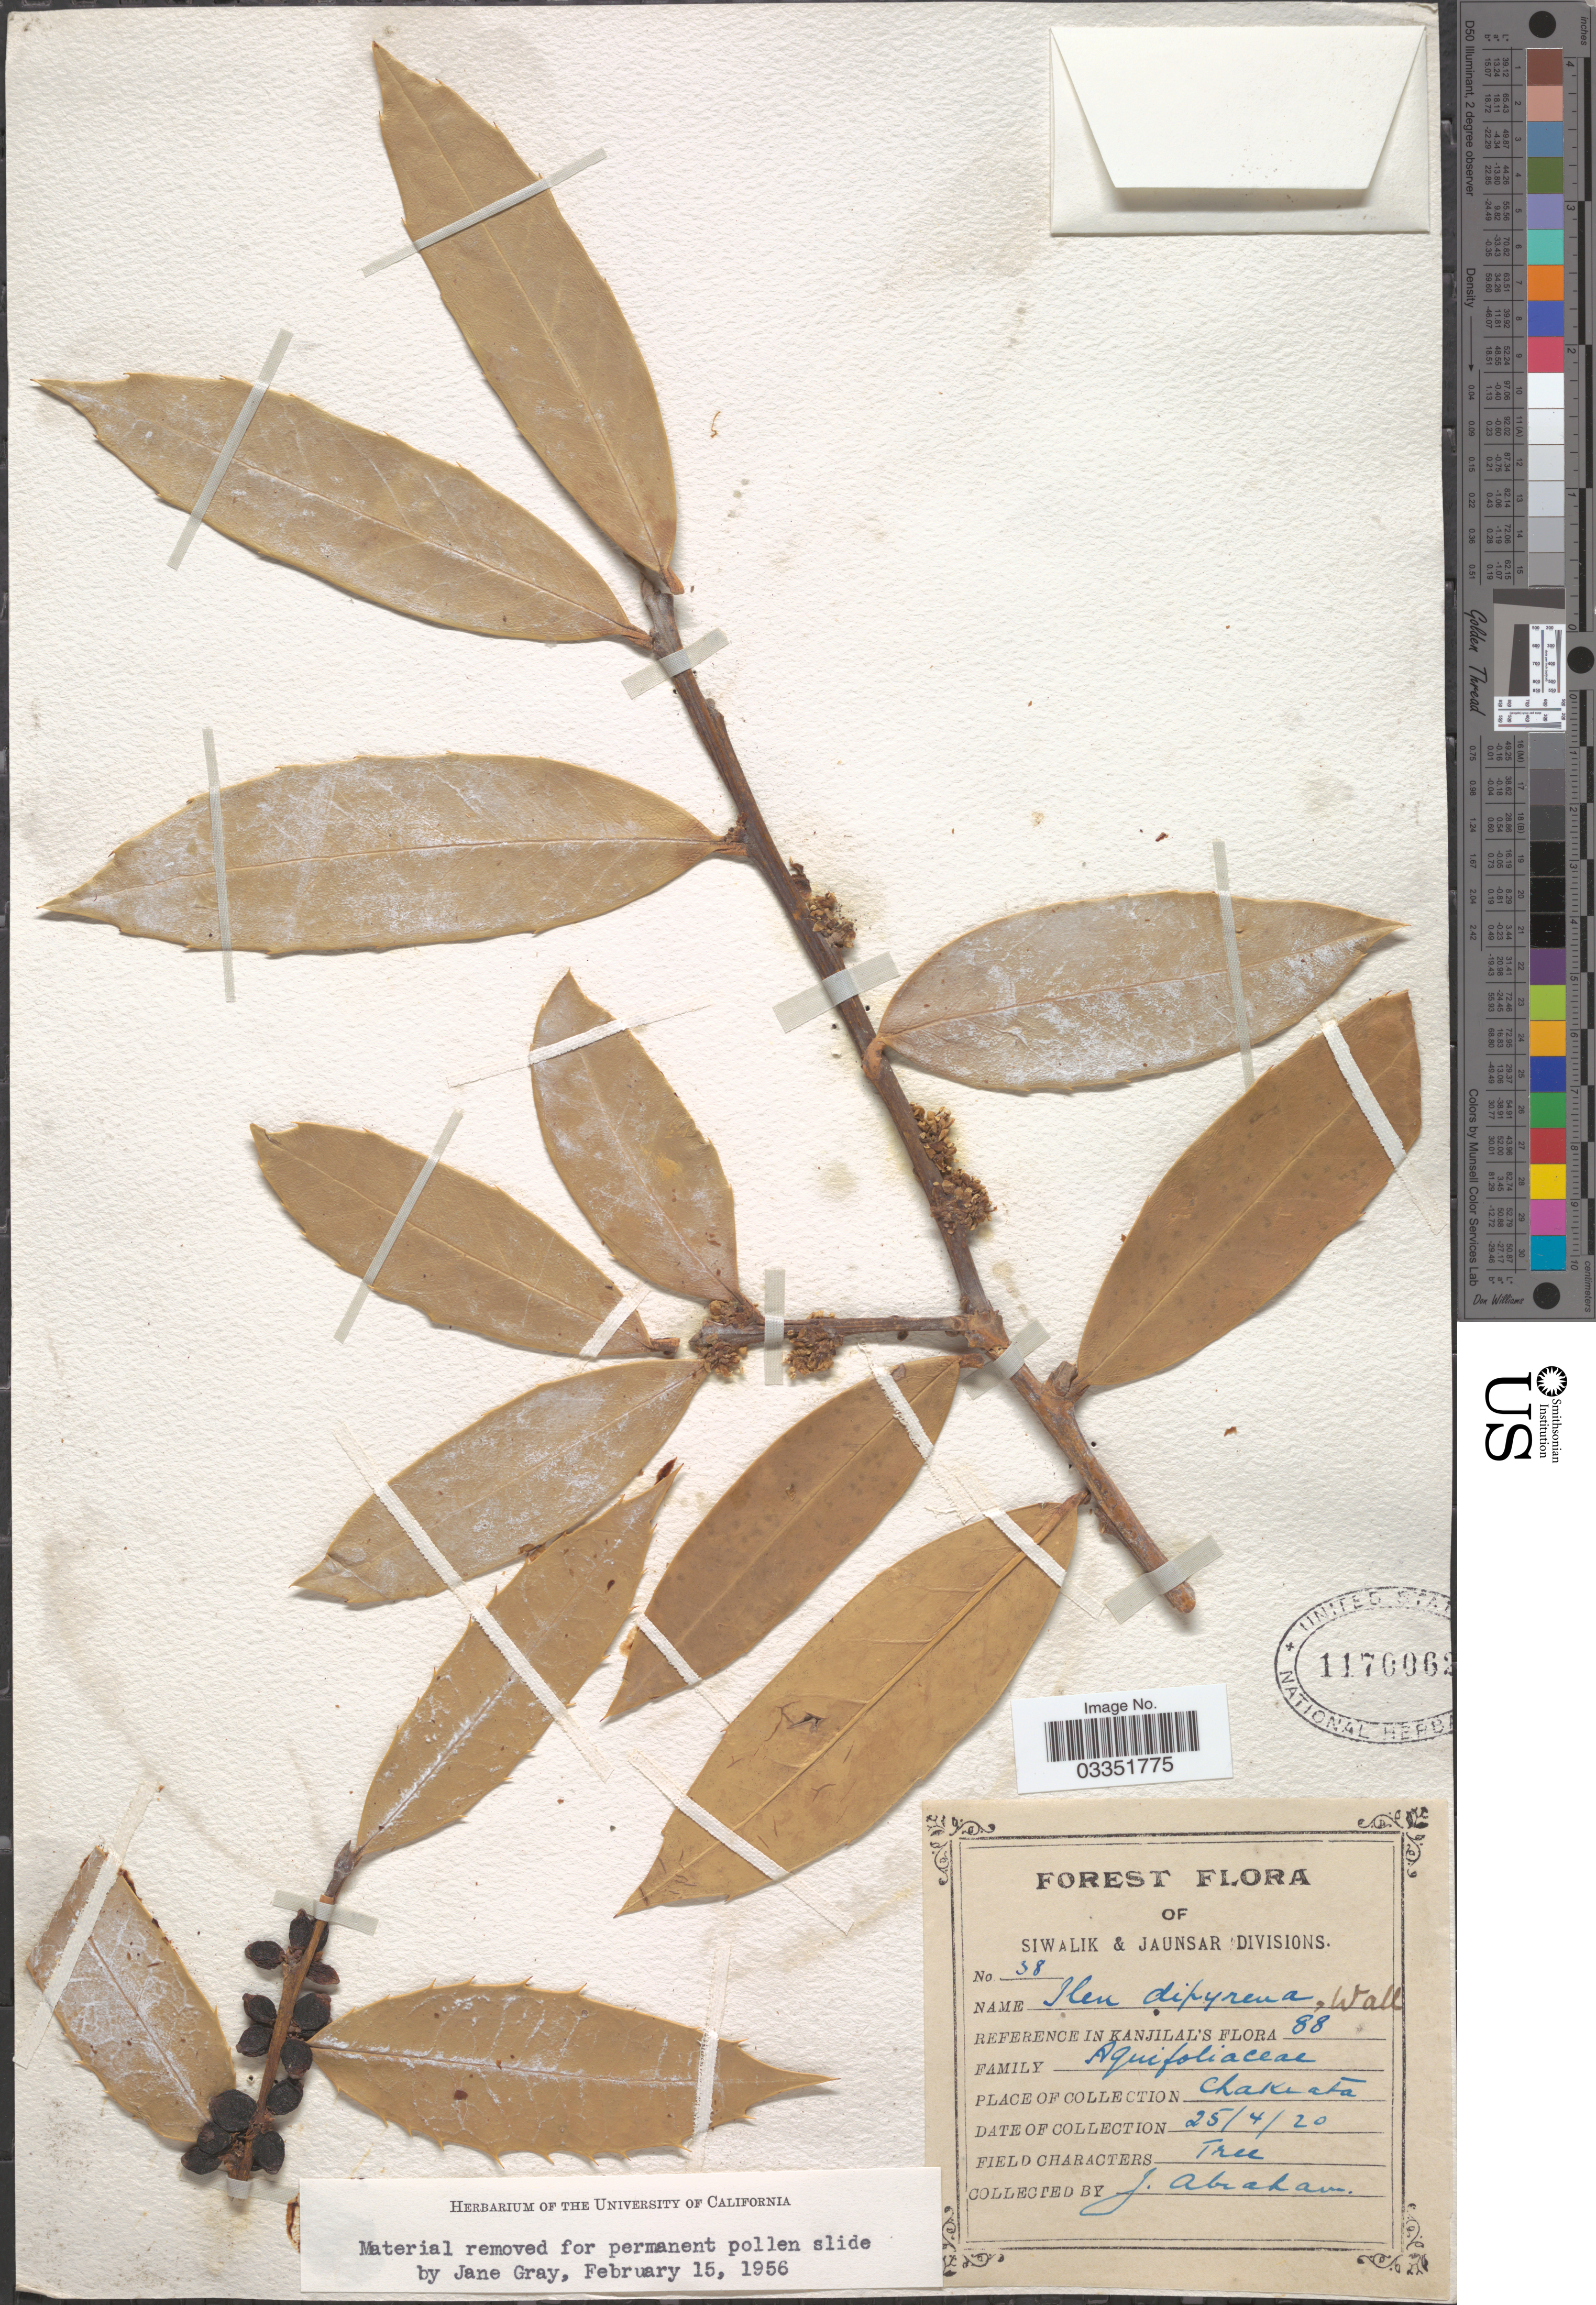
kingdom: Plantae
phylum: Tracheophyta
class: Magnoliopsida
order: Aquifoliales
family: Aquifoliaceae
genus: Ilex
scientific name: Ilex dipyrena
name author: Wall.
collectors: J. Abraham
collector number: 38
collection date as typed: Transcribed d/m/y: 25/4/20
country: India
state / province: Uttarakhand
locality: Chakrata. Siwalik & Jaunsar Divisions.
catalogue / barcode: US 1170062